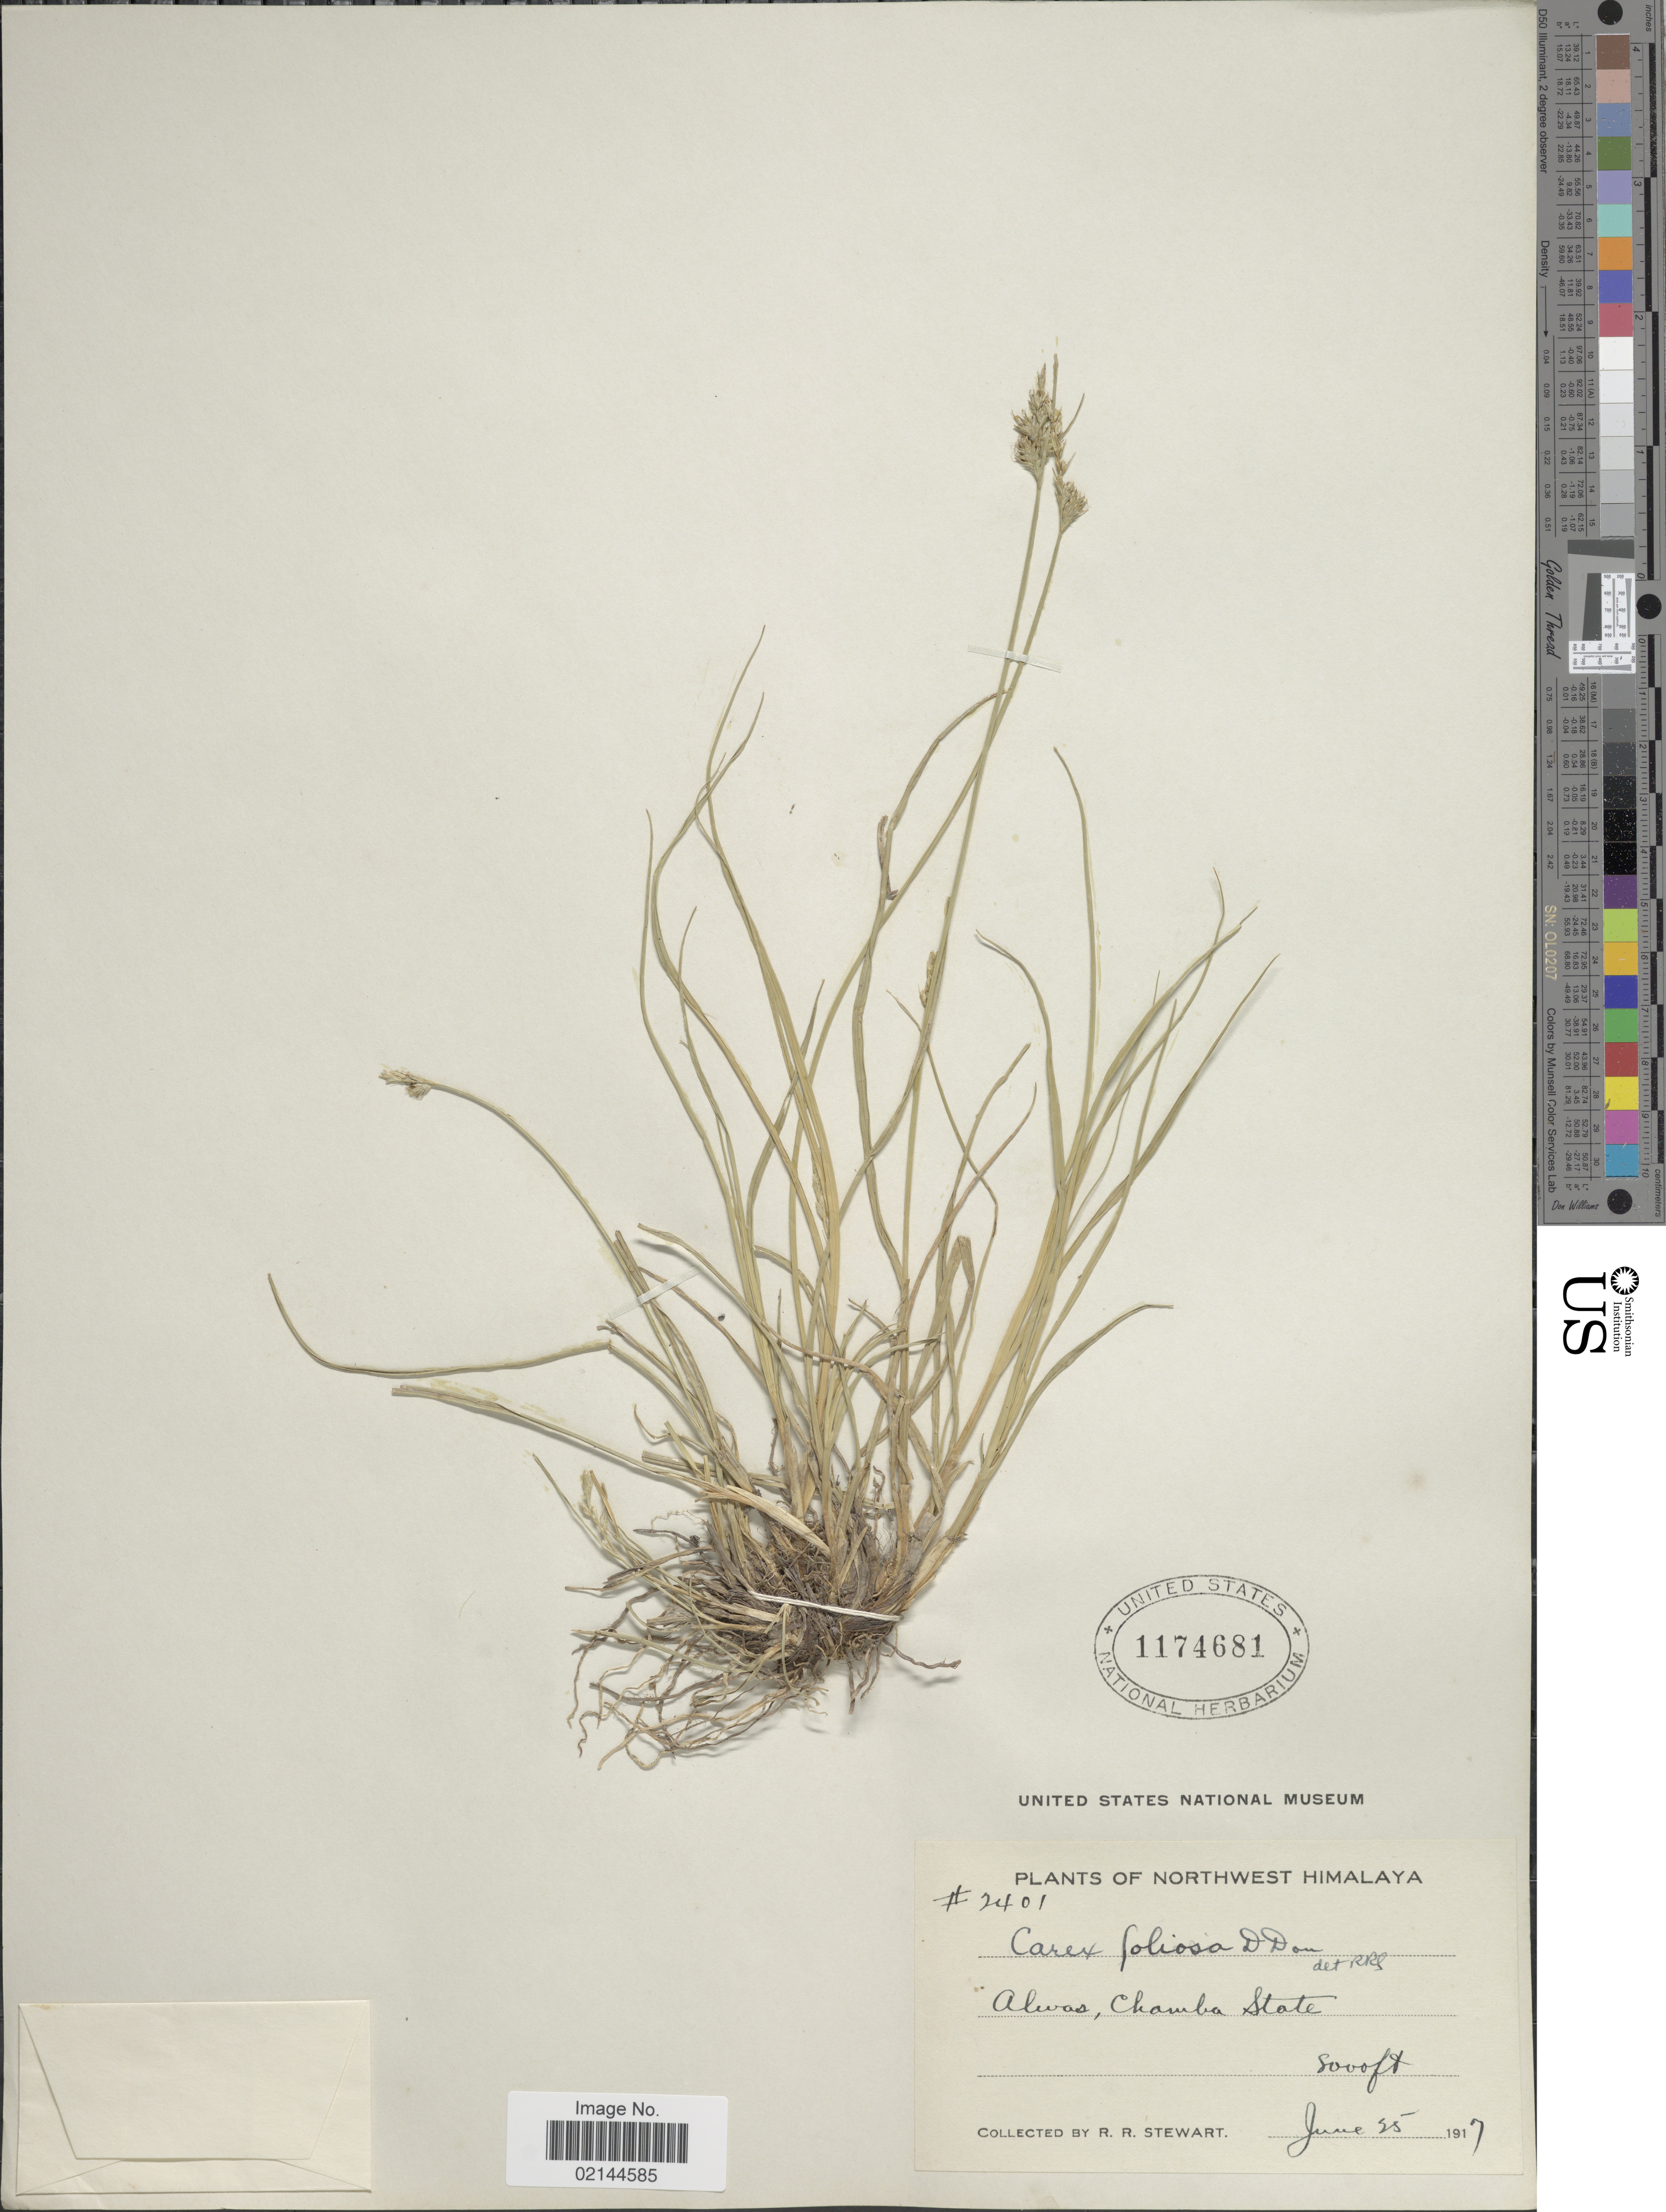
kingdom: Plantae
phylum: Tracheophyta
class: Liliopsida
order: Poales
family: Cyperaceae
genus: Carex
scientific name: Carex foliosa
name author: D. Don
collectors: R. R. Stewart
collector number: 2401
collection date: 1917-06-25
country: India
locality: Northwest Himalaya. Alwas, Chamba State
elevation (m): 2438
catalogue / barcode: US 1174681